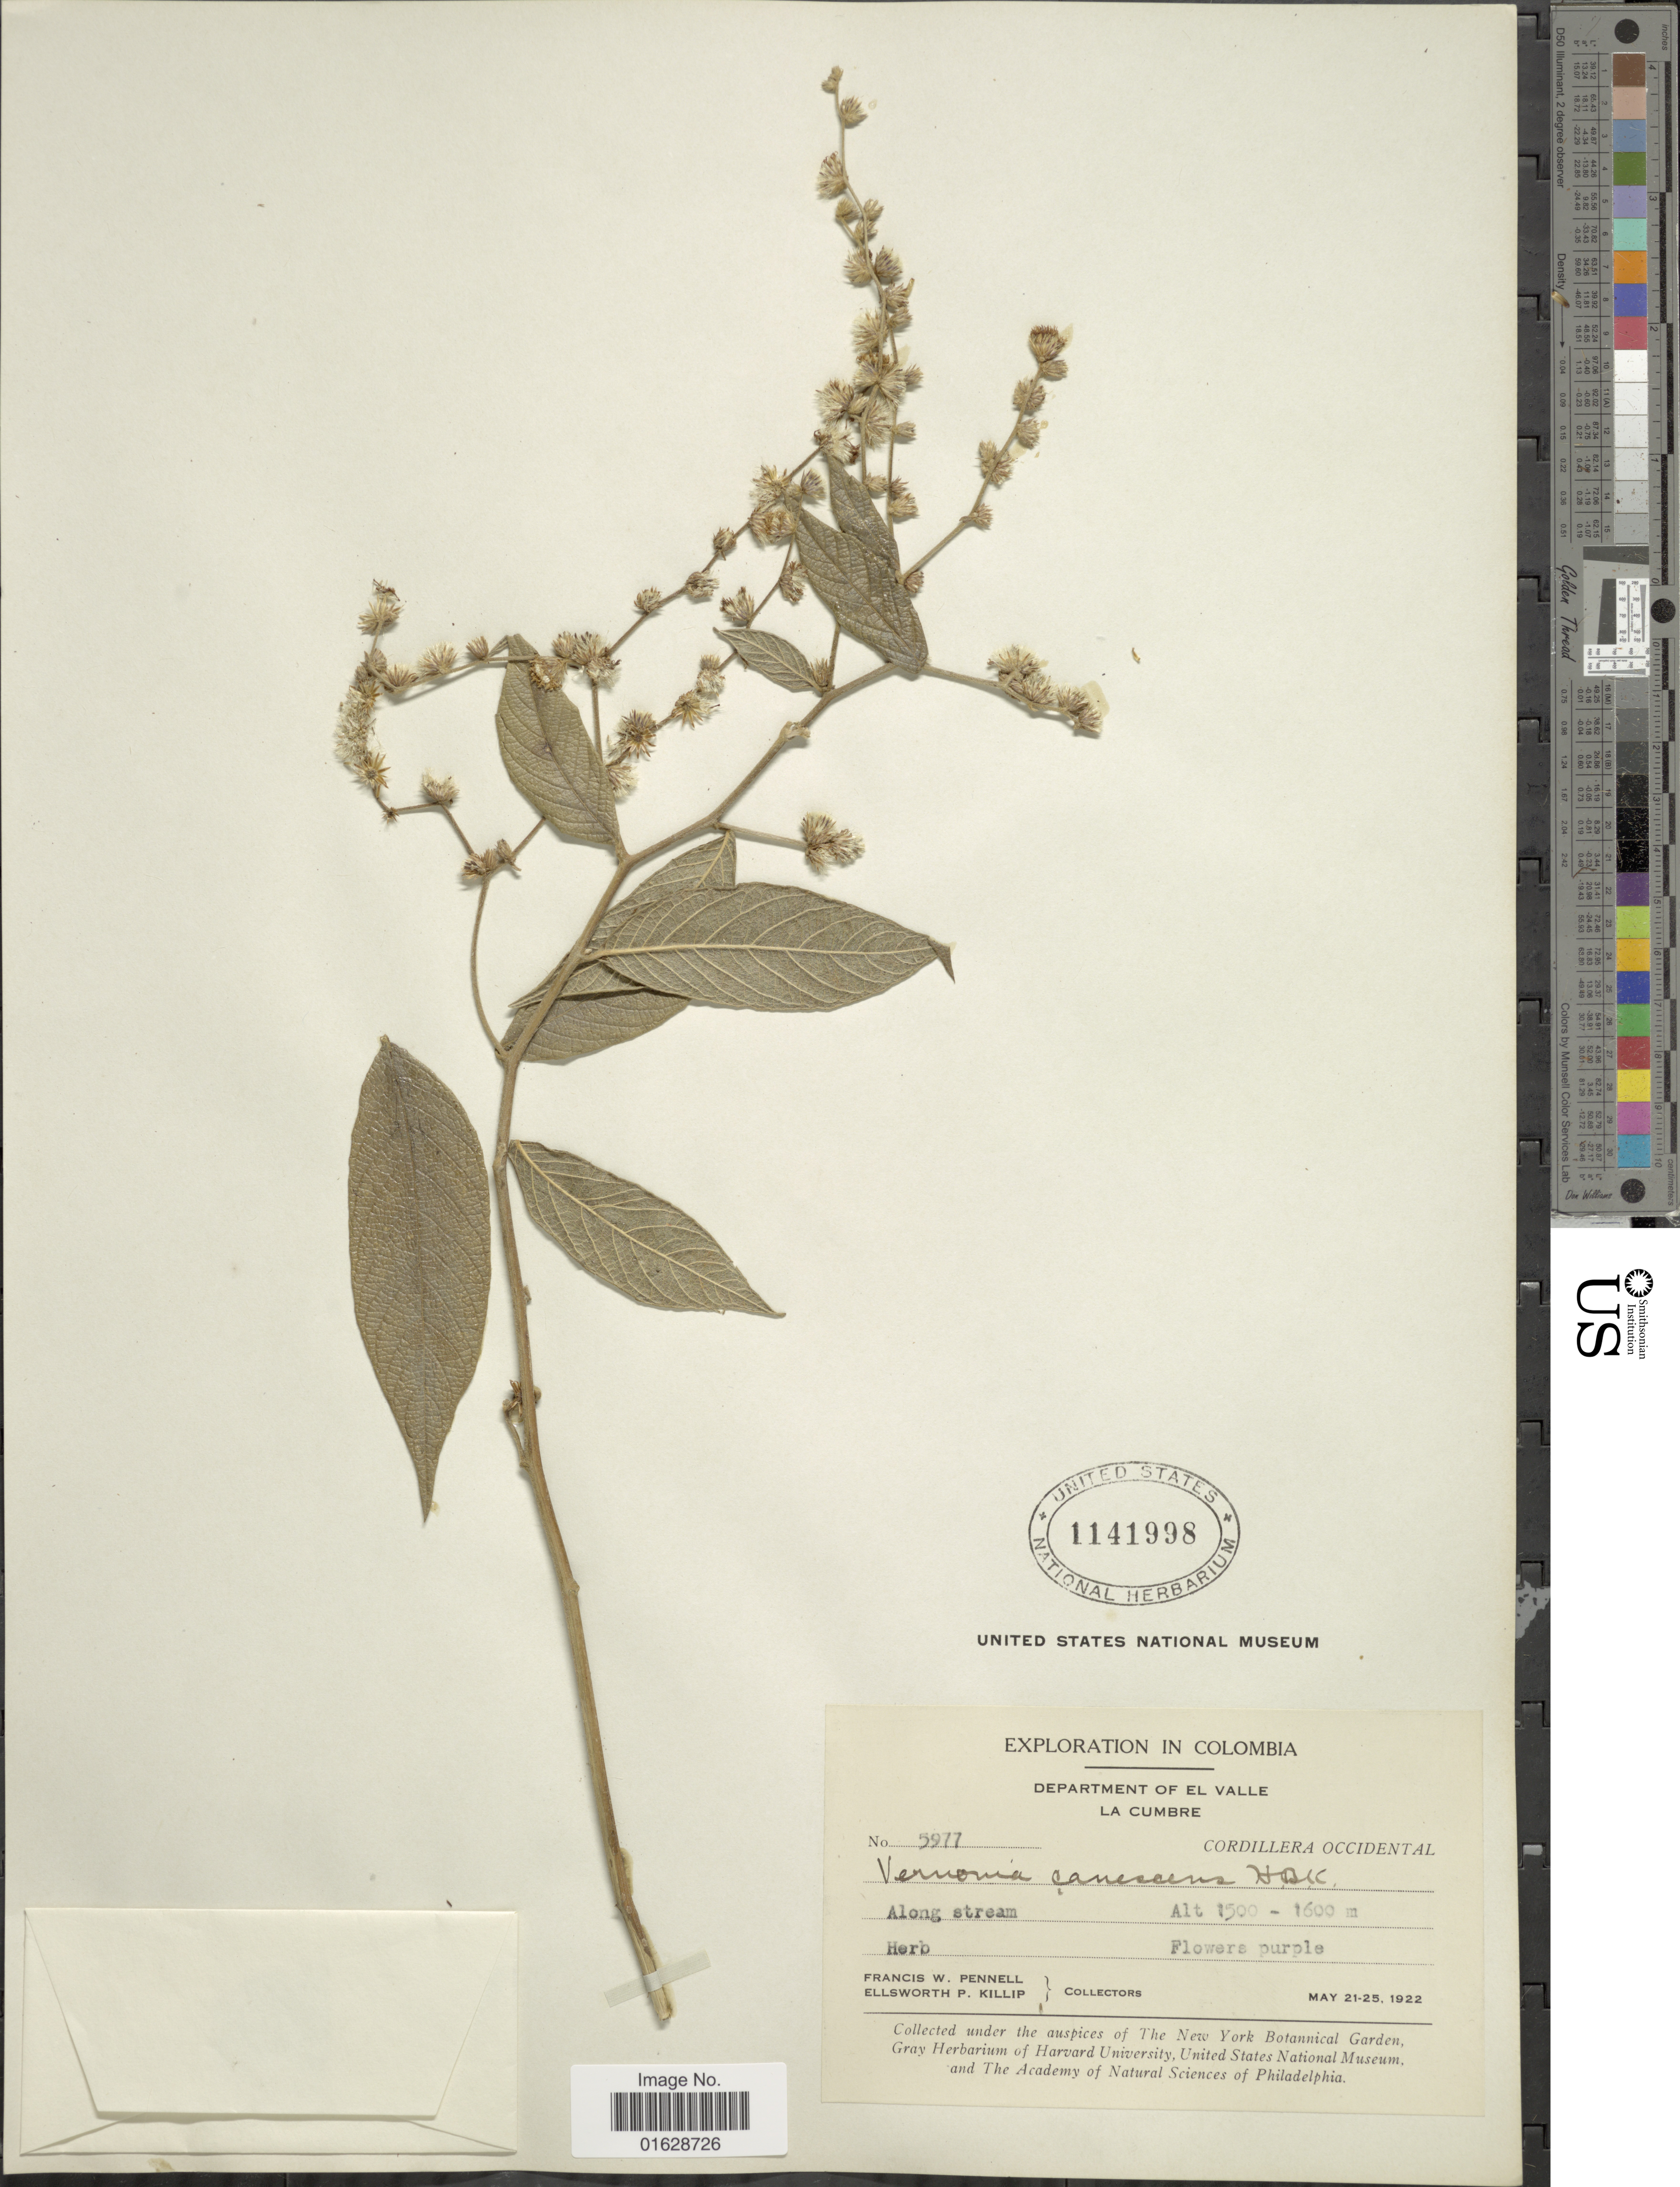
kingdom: Plantae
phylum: Tracheophyta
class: Magnoliopsida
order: Asterales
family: Asteraceae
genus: Lepidaploa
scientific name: Lepidaploa canescens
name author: (Kunth) H. Rob.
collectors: F. W. Pennell & E. P. Killip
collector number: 5977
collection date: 1922-05-21/1922-05-25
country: Colombia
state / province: Valle del Cauca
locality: Colombia. Department of El Valle. La Cumbre. Along stream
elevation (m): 1500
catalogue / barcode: US 1141998